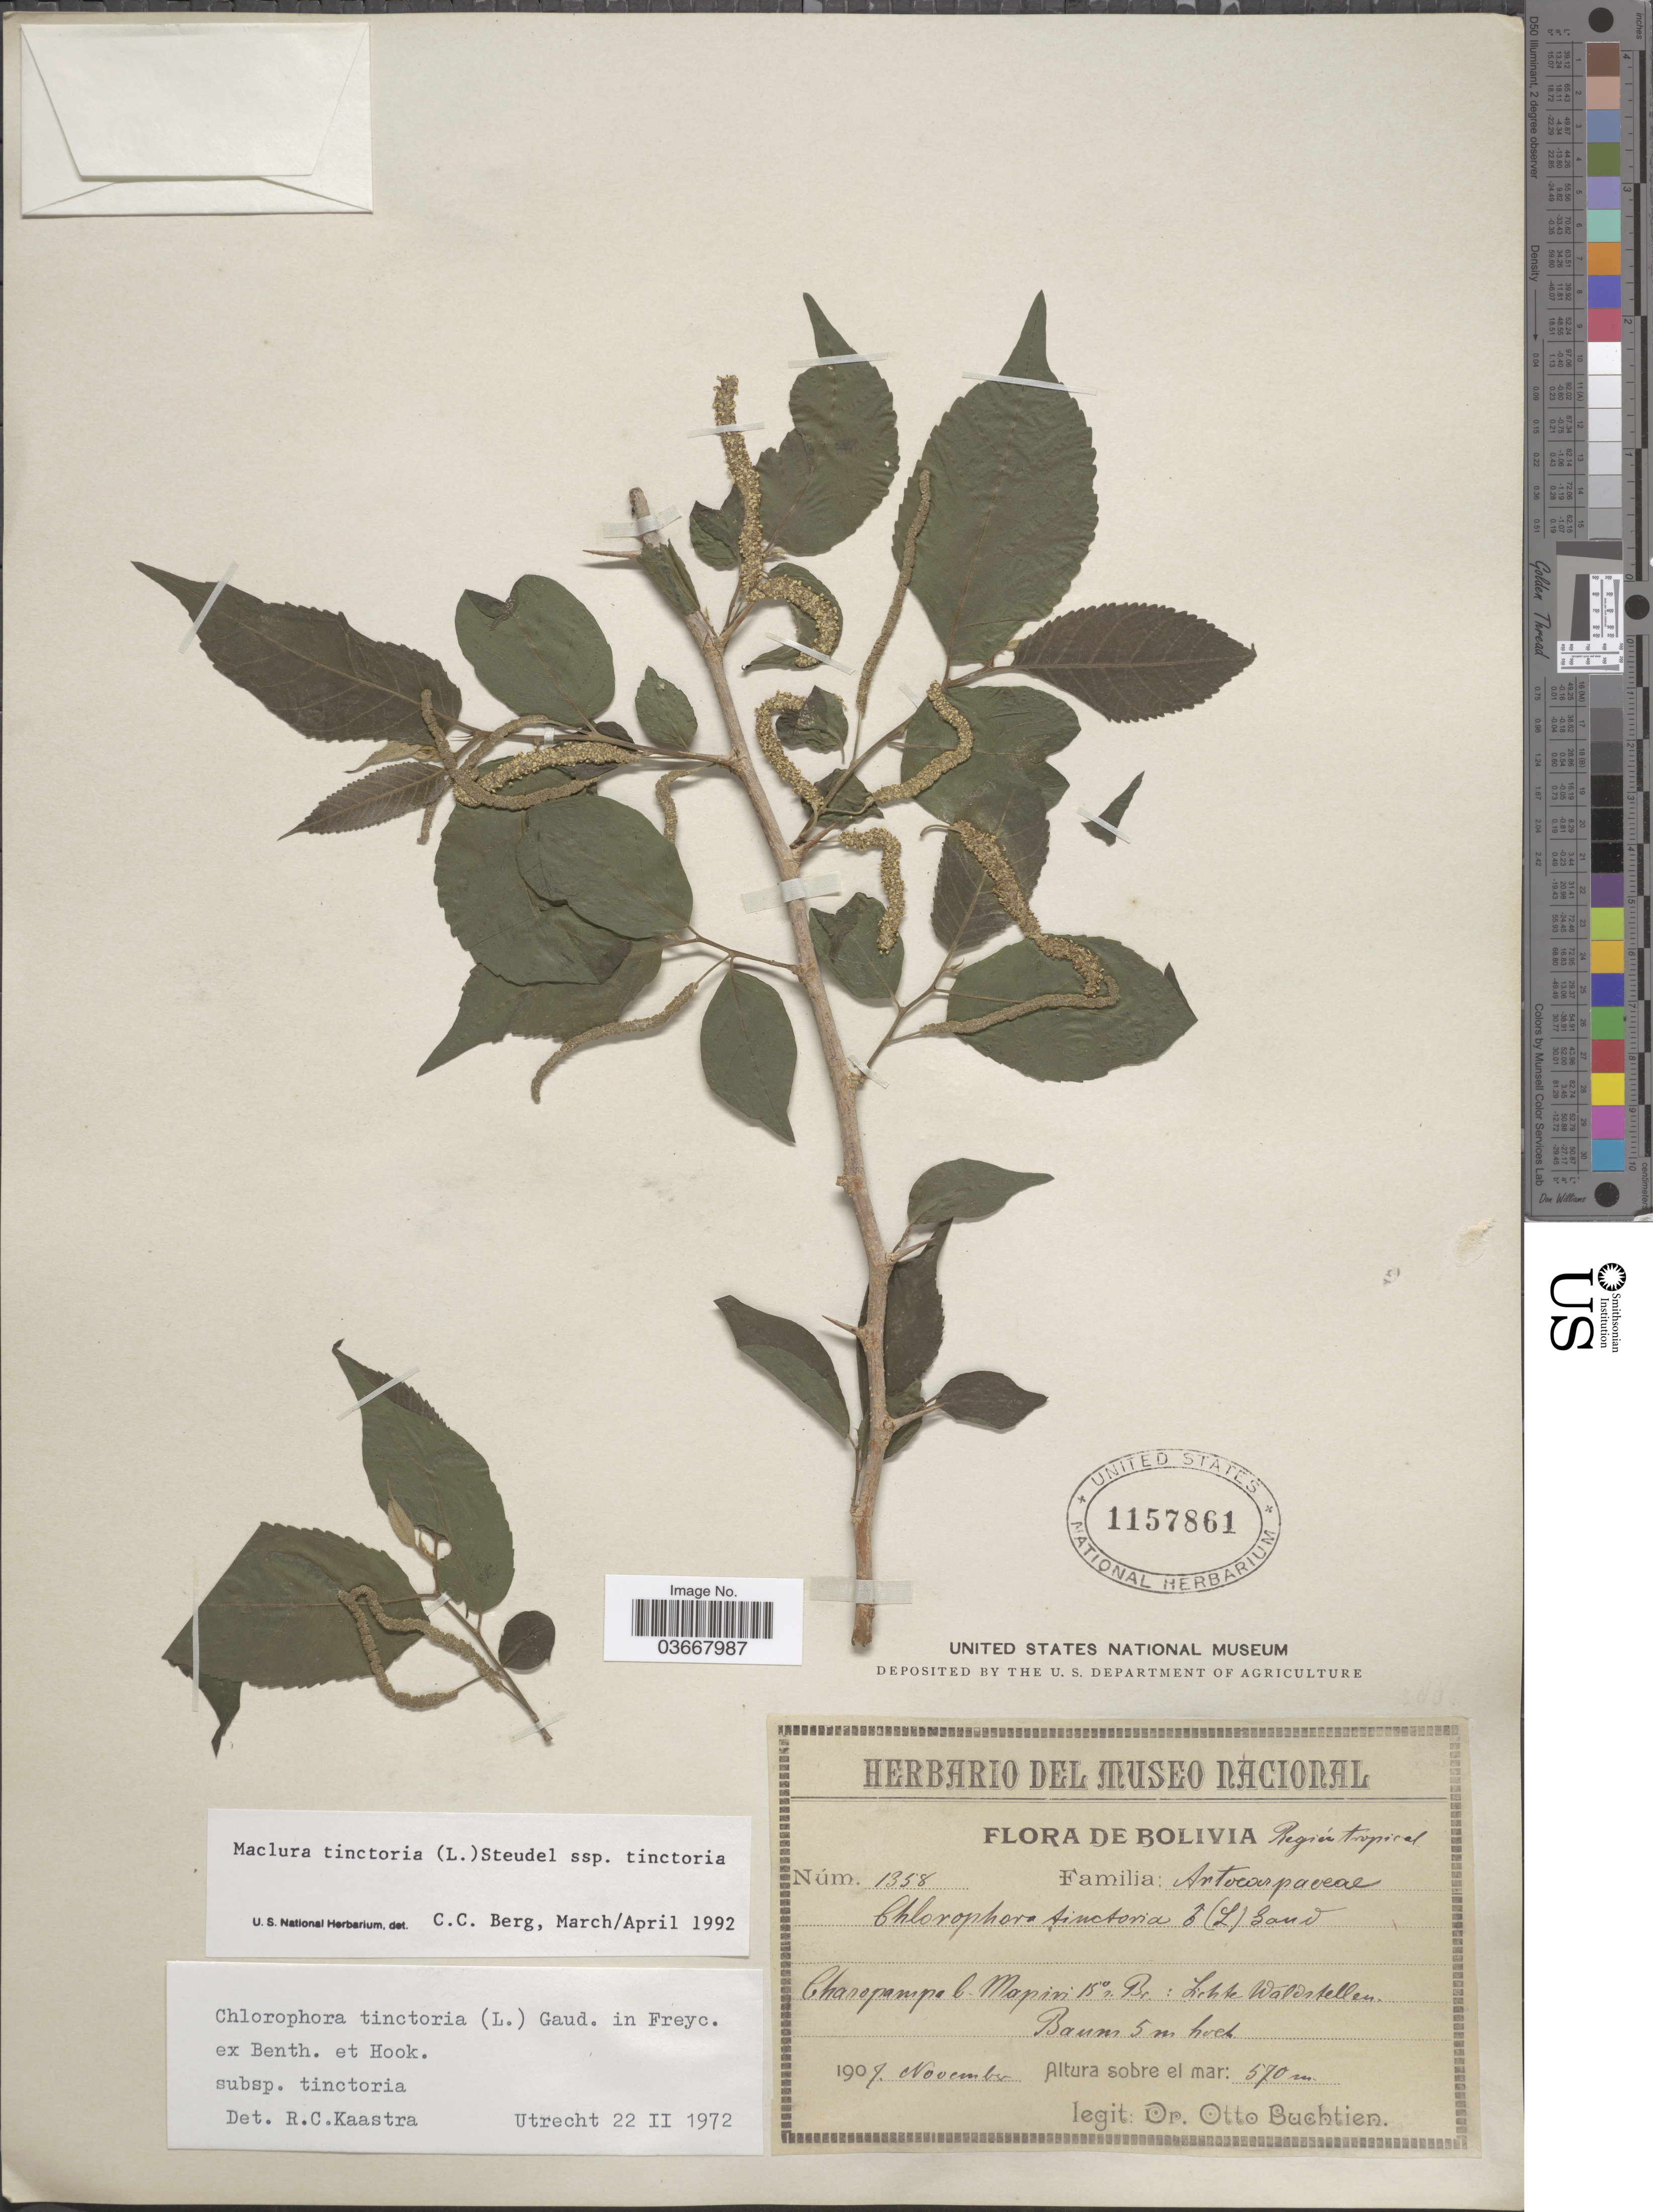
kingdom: Plantae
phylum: Tracheophyta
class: Magnoliopsida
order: Rosales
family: Moraceae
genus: Maclura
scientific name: Maclura tinctoria subsp. tinctoria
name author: (L.) D. Don ex Steud.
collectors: O. Buchtien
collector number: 1358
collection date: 1907-11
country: Bolivia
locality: Región tropical. Charopampa b. Mapiri 15° Br.: Lichte Waldstellen.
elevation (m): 570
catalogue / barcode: US 1157861